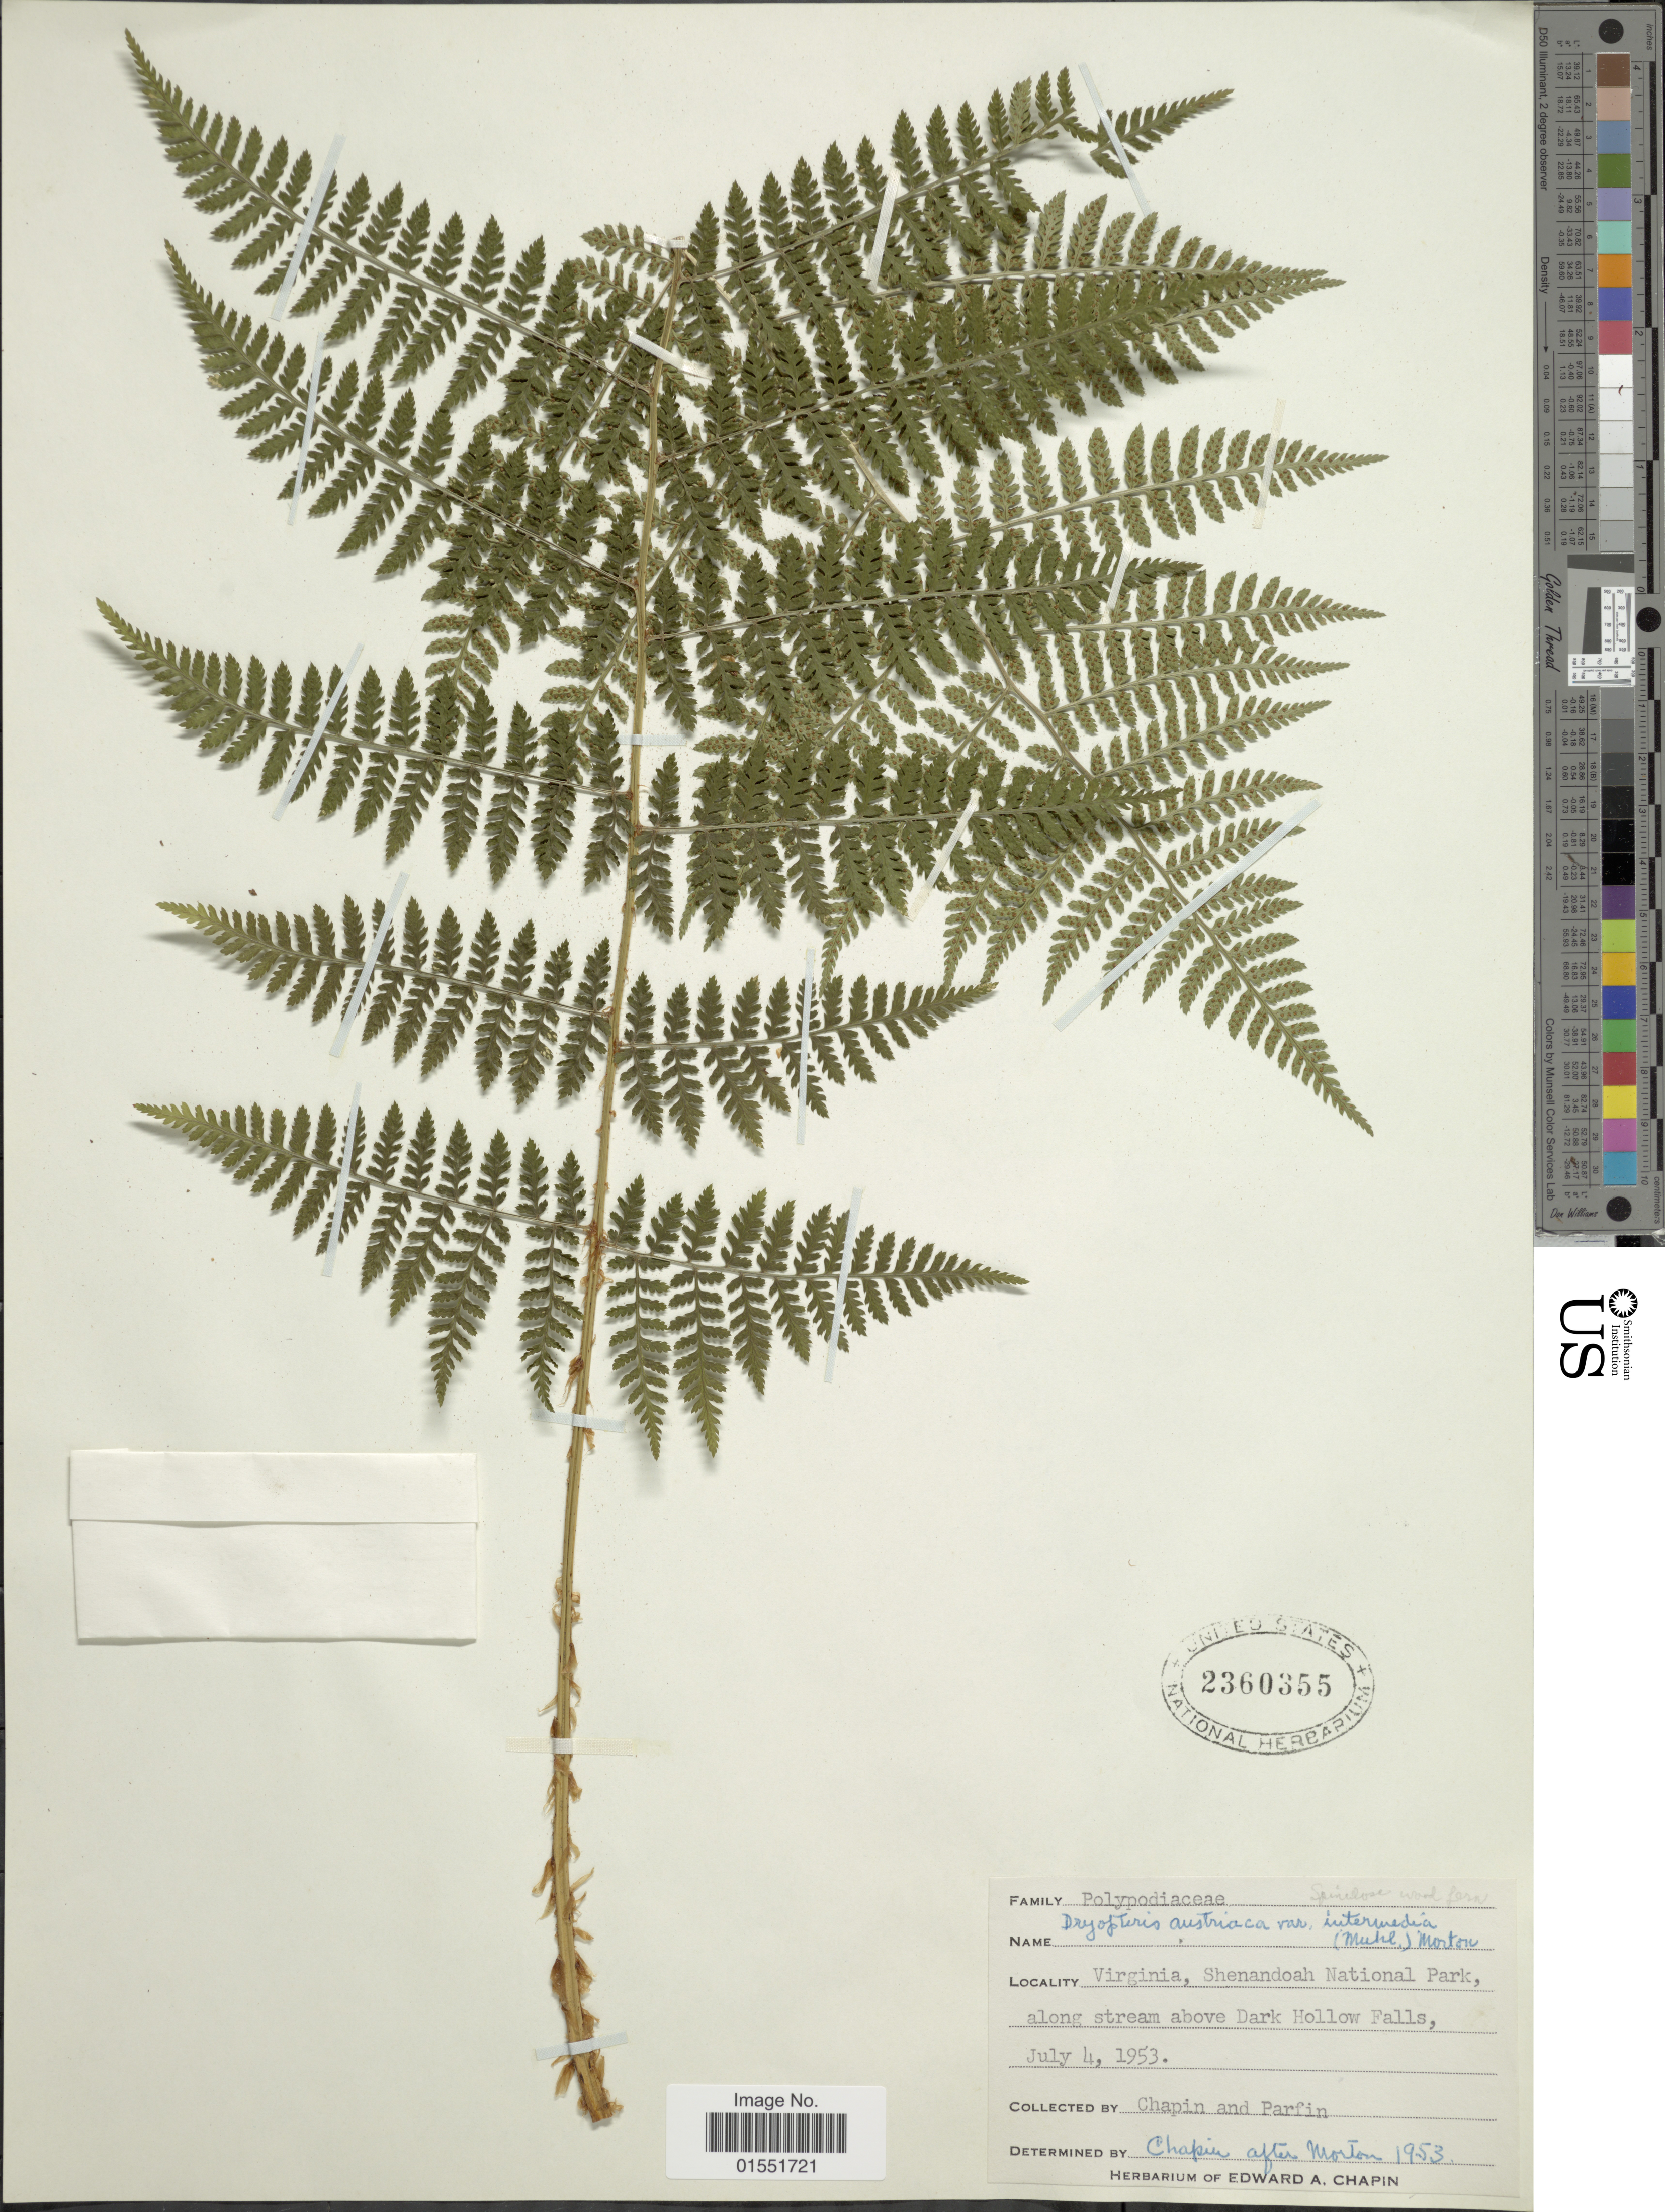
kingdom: Plantae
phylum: Tracheophyta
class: Polypodiopsida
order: Polypodiales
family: Dryopteridaceae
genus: Dryopteris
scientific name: Dryopteris intermedia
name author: (Muhl.) A. Gray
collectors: E. Chapin & -. Parfin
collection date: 1953-07-04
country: United States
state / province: Virginia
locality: Shenandoah National Park, along stream above Dark Hollow Falls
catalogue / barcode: US 2360355